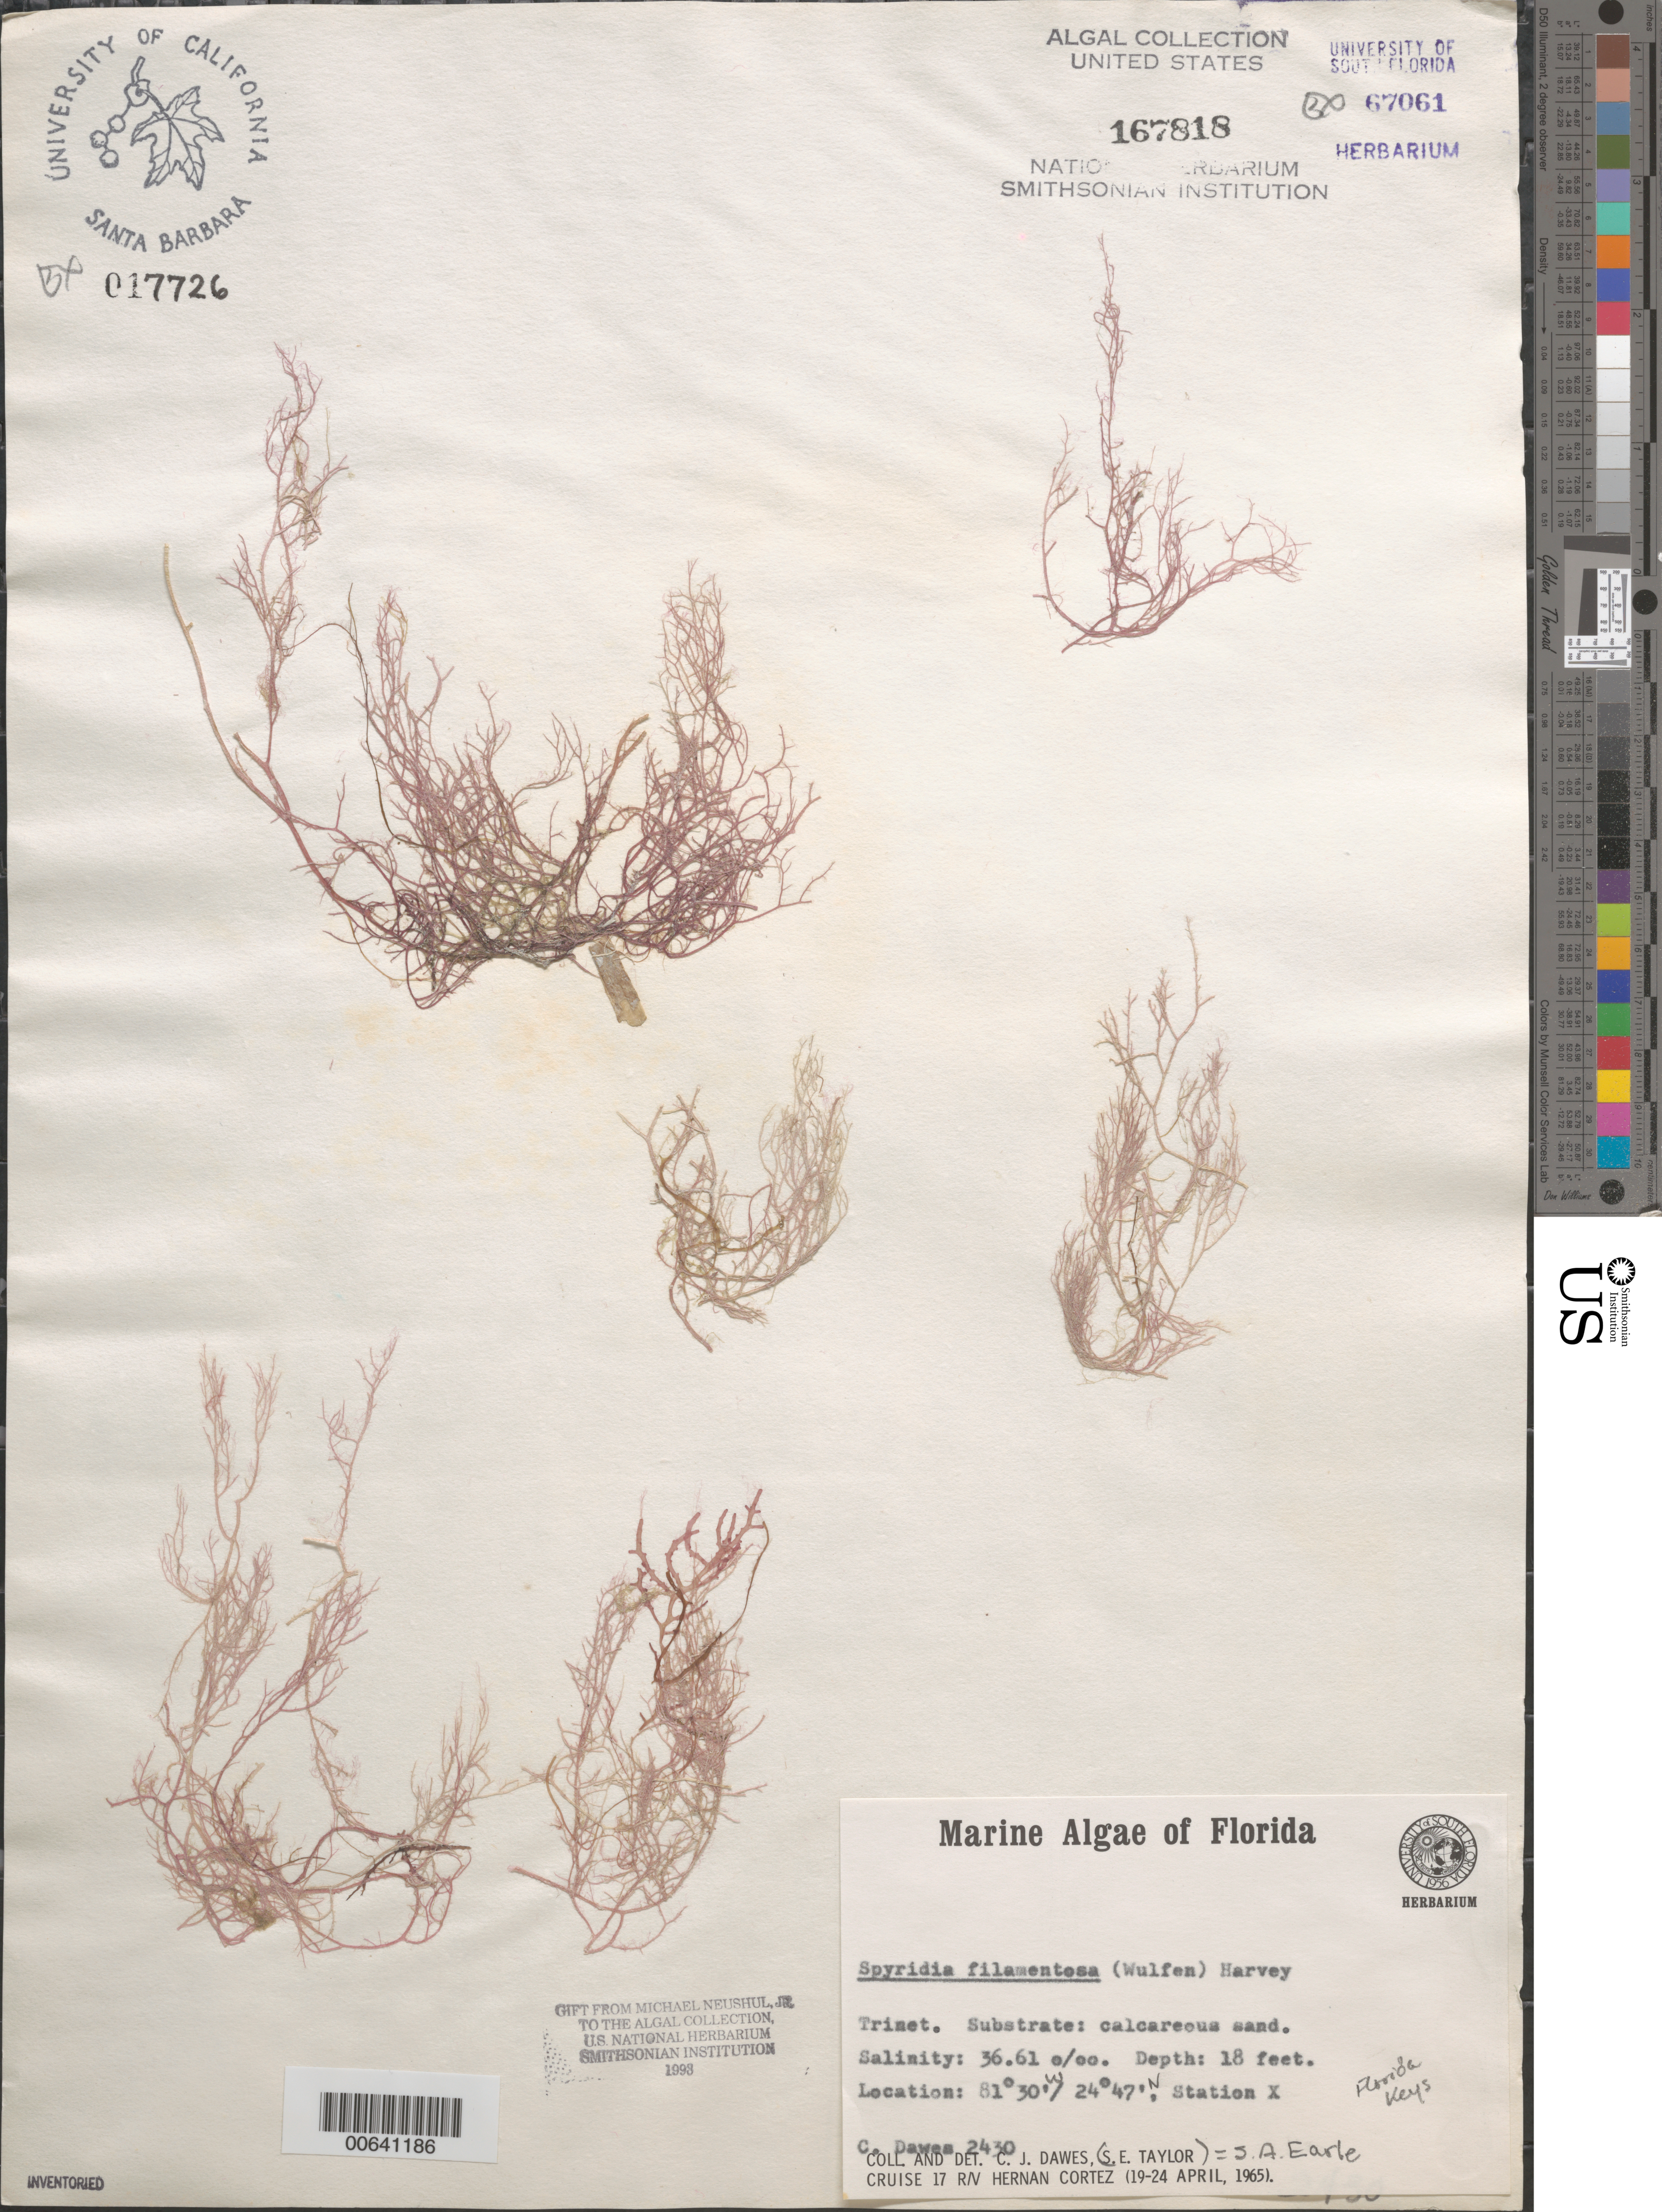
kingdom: Plantae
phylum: Rhodophyta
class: Florideophyceae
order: Ceramiales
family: Spyridiaceae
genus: Spyridia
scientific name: Spyridia filamentosa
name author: (Wulfen) Harv.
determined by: Dawes, C. J.; Earle, S. A.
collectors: C. Dawes & S. A. Earle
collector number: CJD 2430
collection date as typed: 19 Apr 1965 to 24 Apr 1965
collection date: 1965-04-19/1965-04-24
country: United States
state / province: Florida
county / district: Monroe County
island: Florida Keys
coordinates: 24 47' N, 81 30' W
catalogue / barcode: US 167818